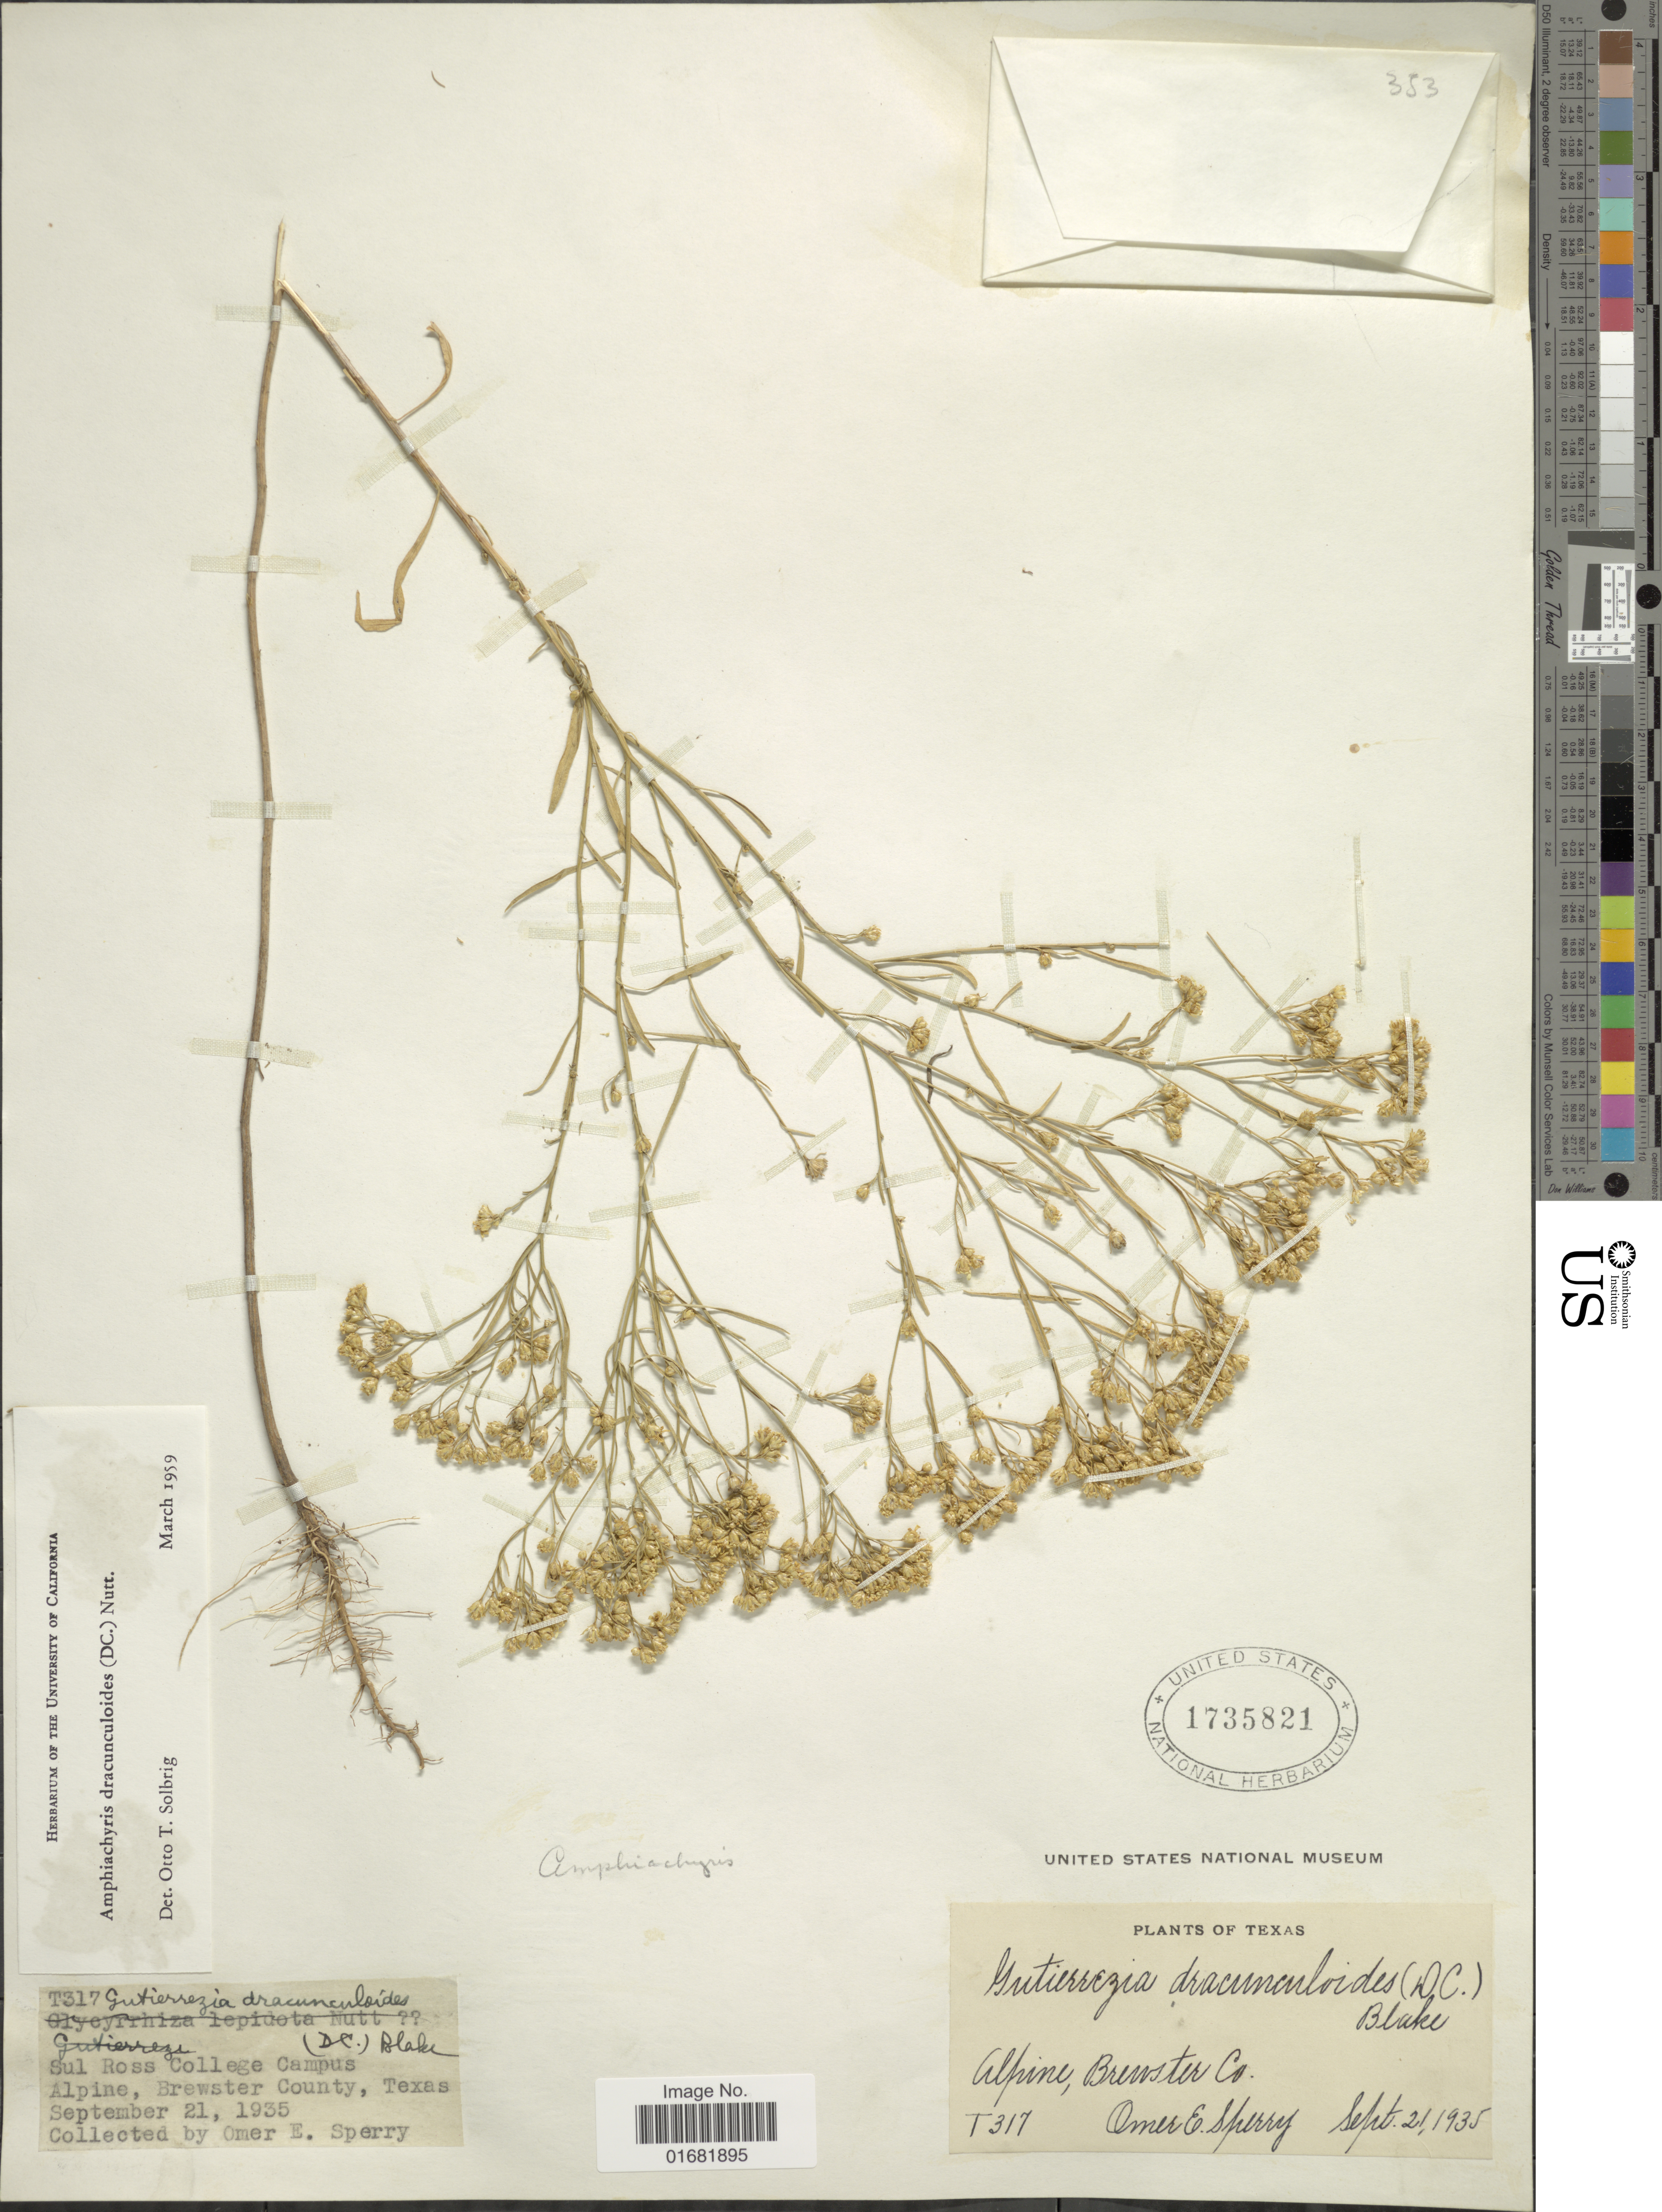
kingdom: Plantae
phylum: Tracheophyta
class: Magnoliopsida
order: Asterales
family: Asteraceae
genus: Amphiachyris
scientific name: Amphiachyris dracunculoides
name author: (DC.) Nutt.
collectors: O. E. Sperry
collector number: T317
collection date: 1935-09-21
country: United States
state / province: Texas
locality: Sul Ross College Campus Alpine, Brewster County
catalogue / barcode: US 1735821